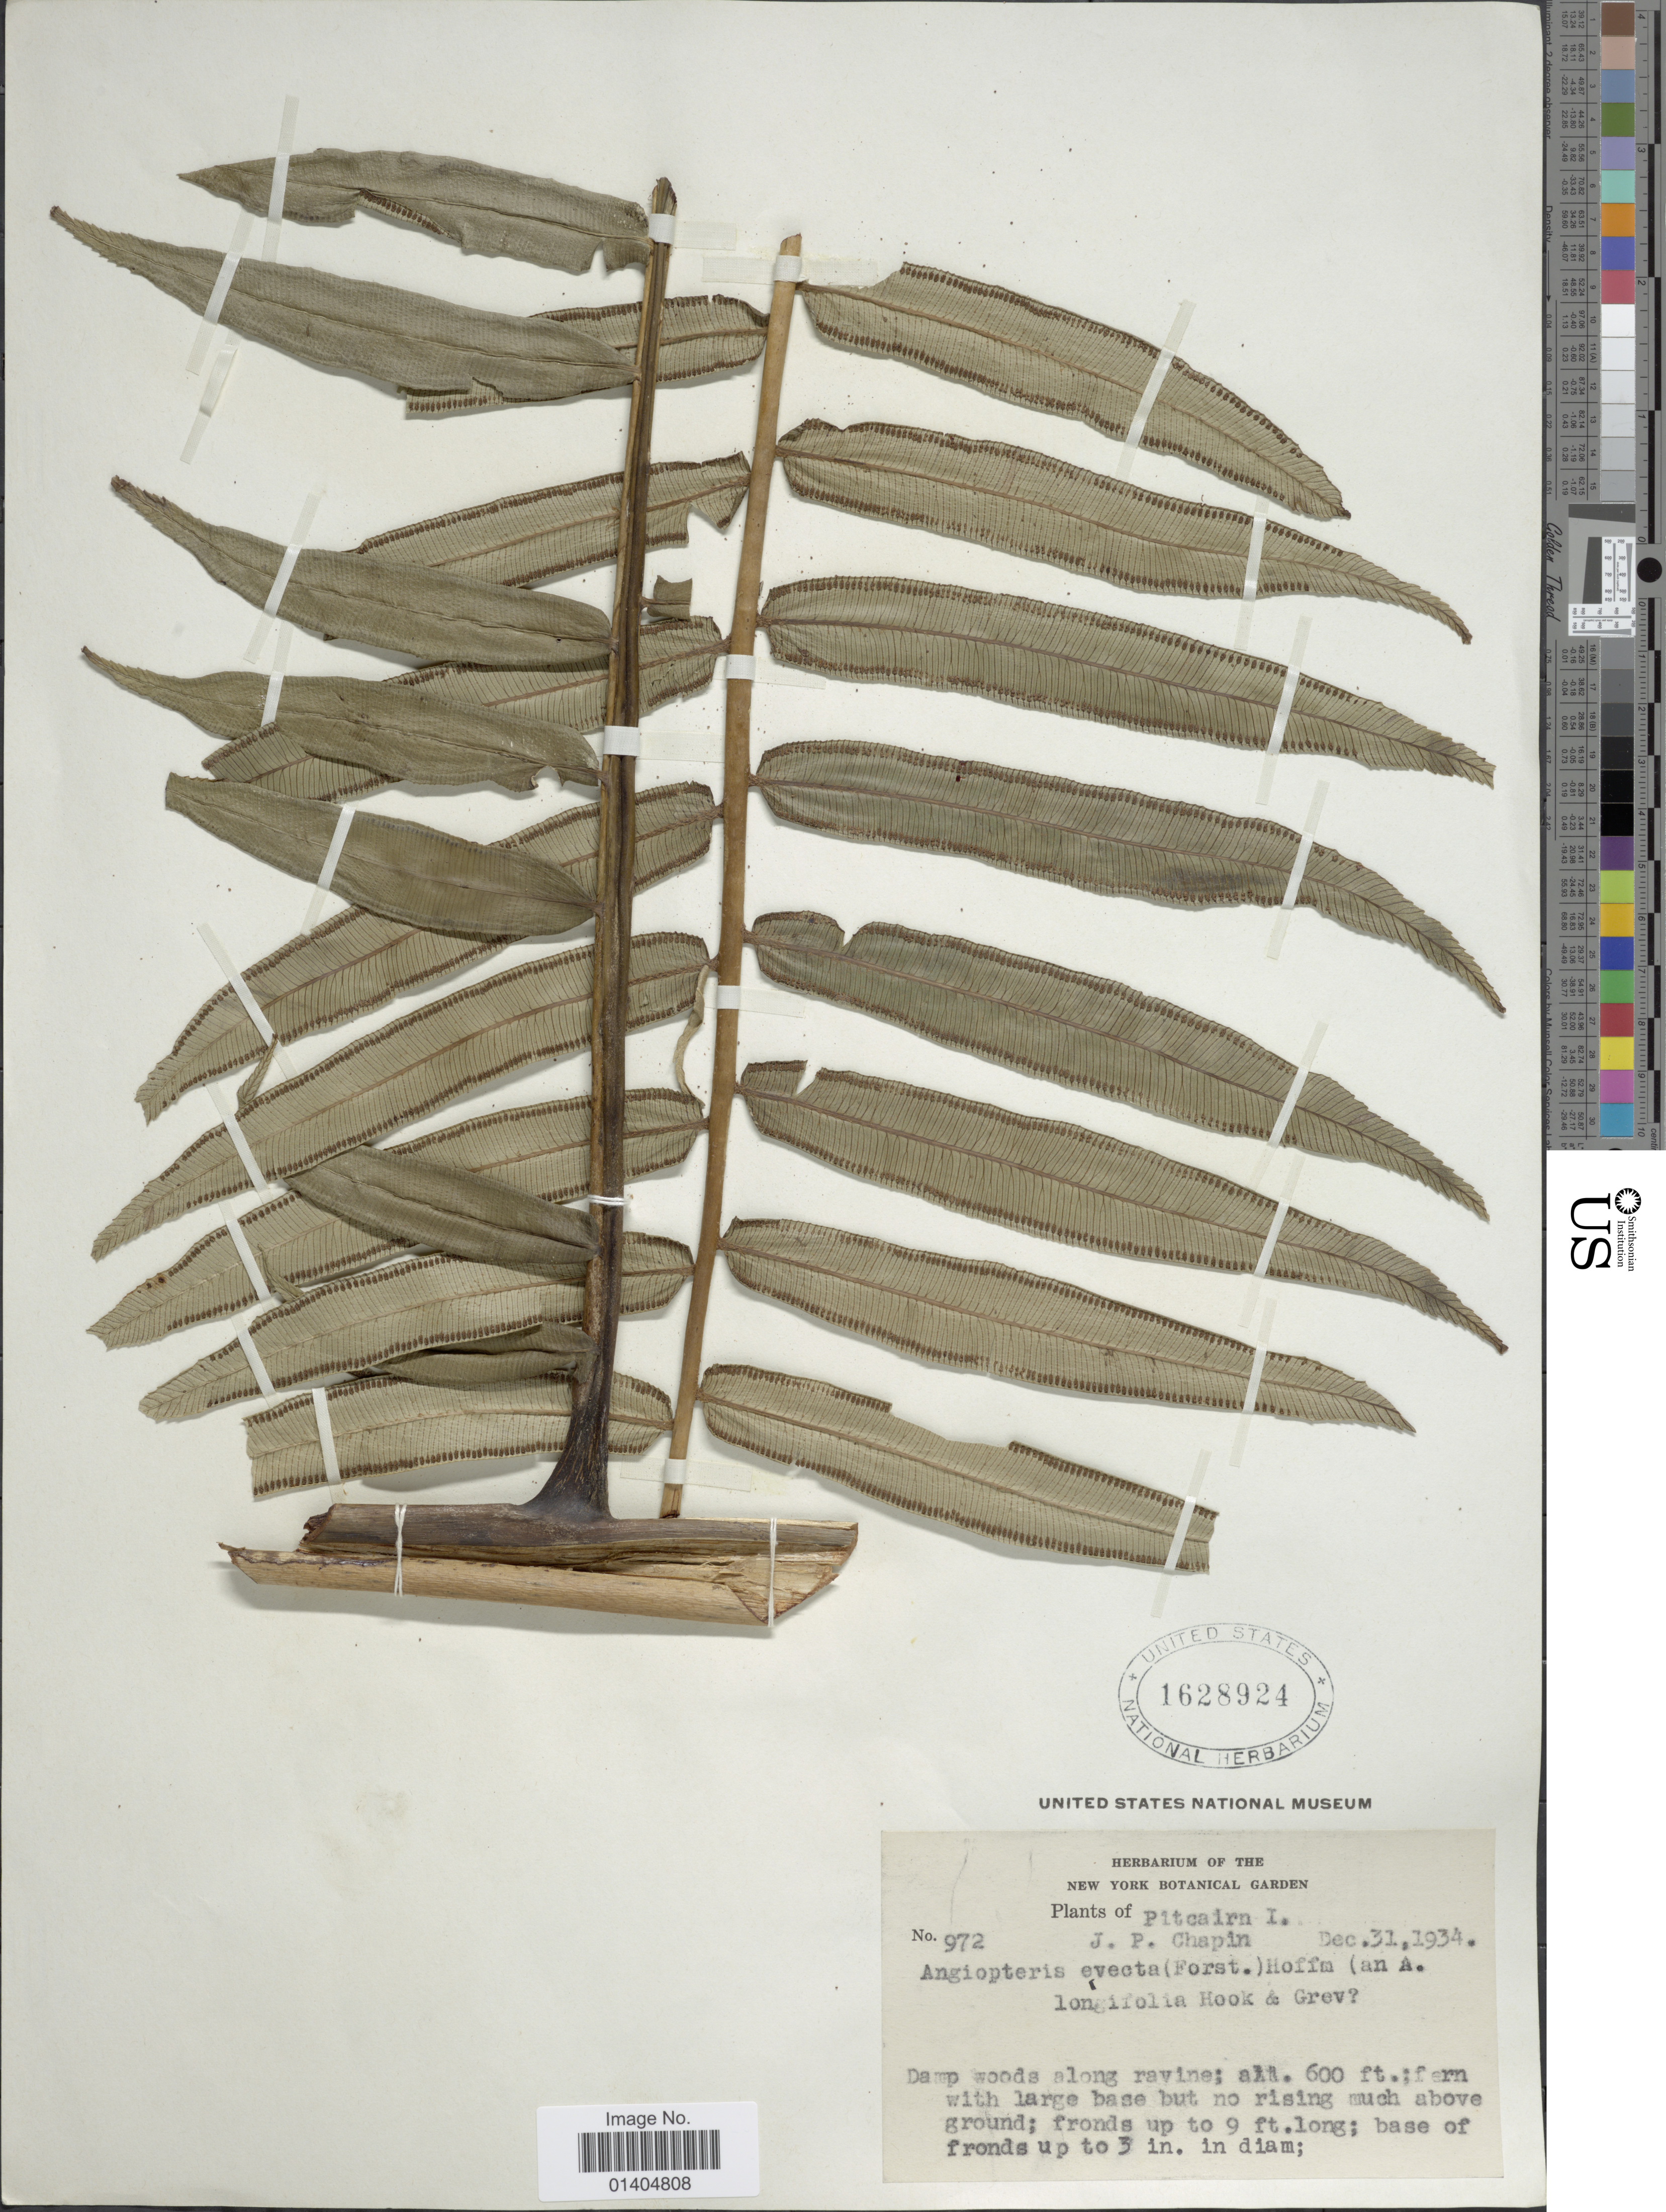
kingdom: Plantae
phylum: Tracheophyta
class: Polypodiopsida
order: Marattiales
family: Marattiaceae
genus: Angiopteris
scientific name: Angiopteris evecta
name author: (G. Forst.) Hoffm.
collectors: J. Chapin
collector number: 972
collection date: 1934-12-31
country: Pitcairn Islands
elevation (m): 183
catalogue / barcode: US 1628924